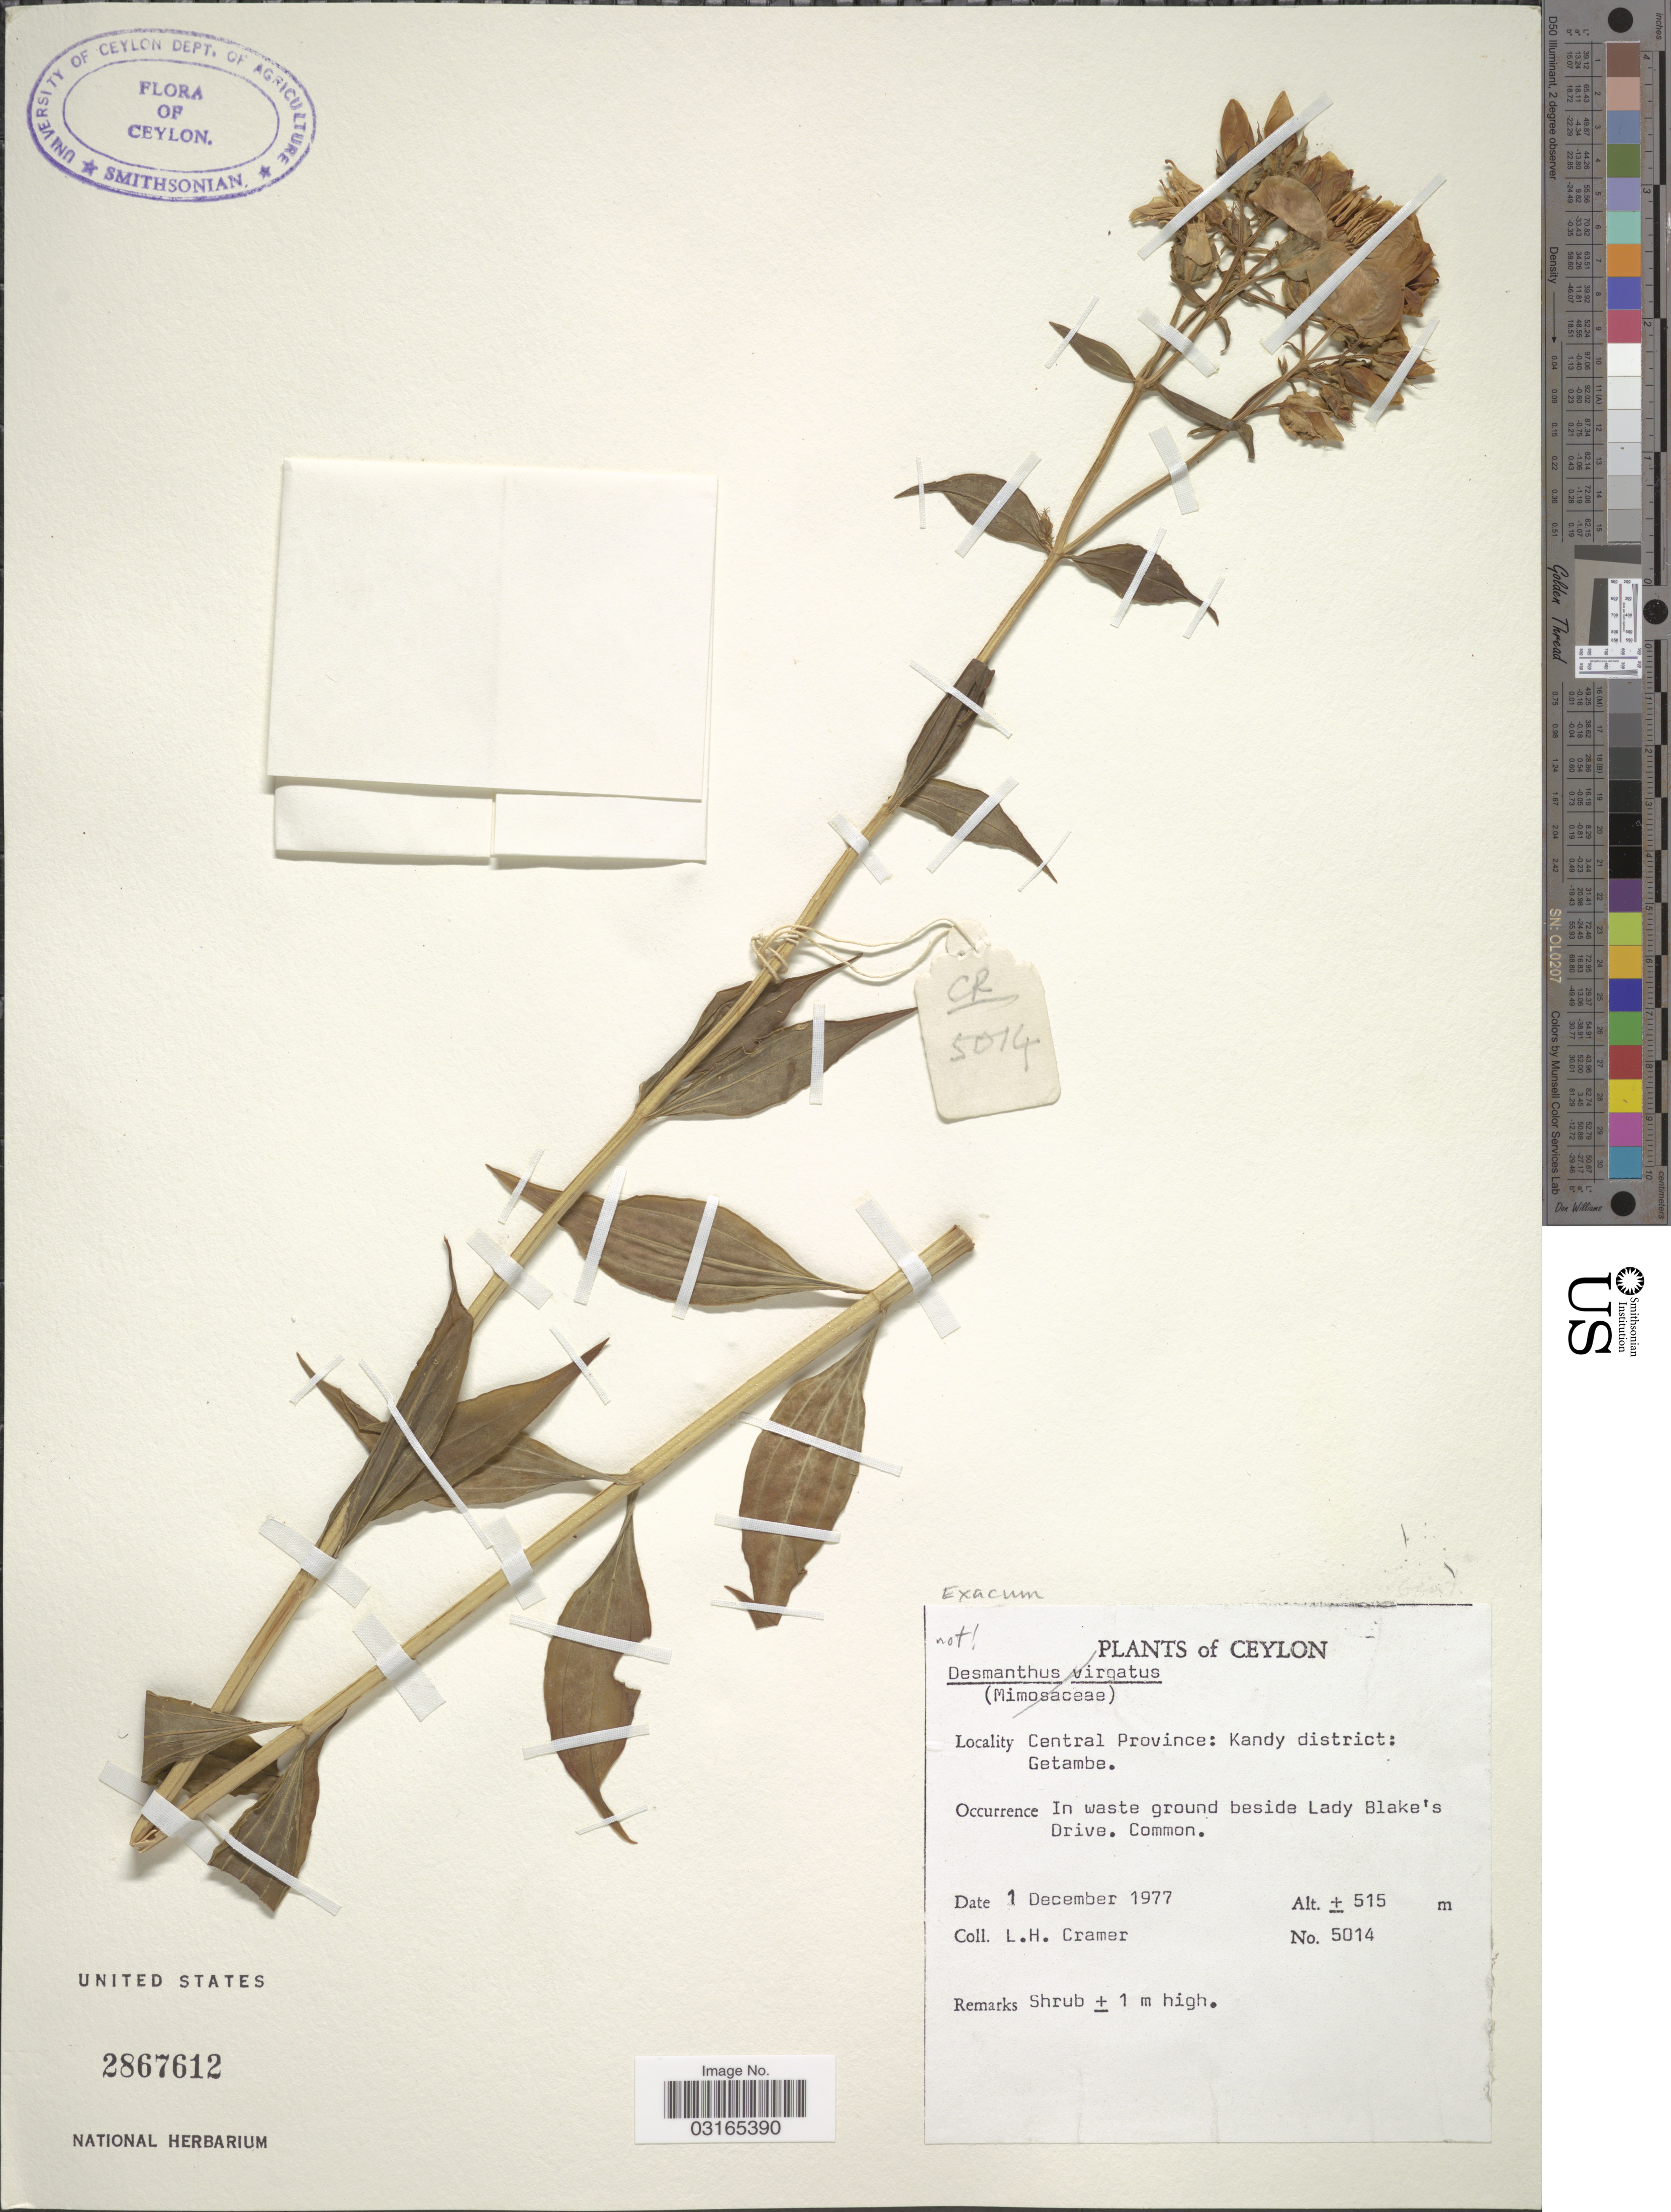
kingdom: Plantae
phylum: Tracheophyta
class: Magnoliopsida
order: Gentianales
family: Gentianaceae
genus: Exacum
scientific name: Exacum sp.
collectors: L. H. Cramer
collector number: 5014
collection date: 1977-12-01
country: Sri Lanka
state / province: Central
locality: Ceylon. Kandy district: Getambe. In waste ground beside Lady Blake's Drive.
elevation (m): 515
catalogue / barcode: US 2867612